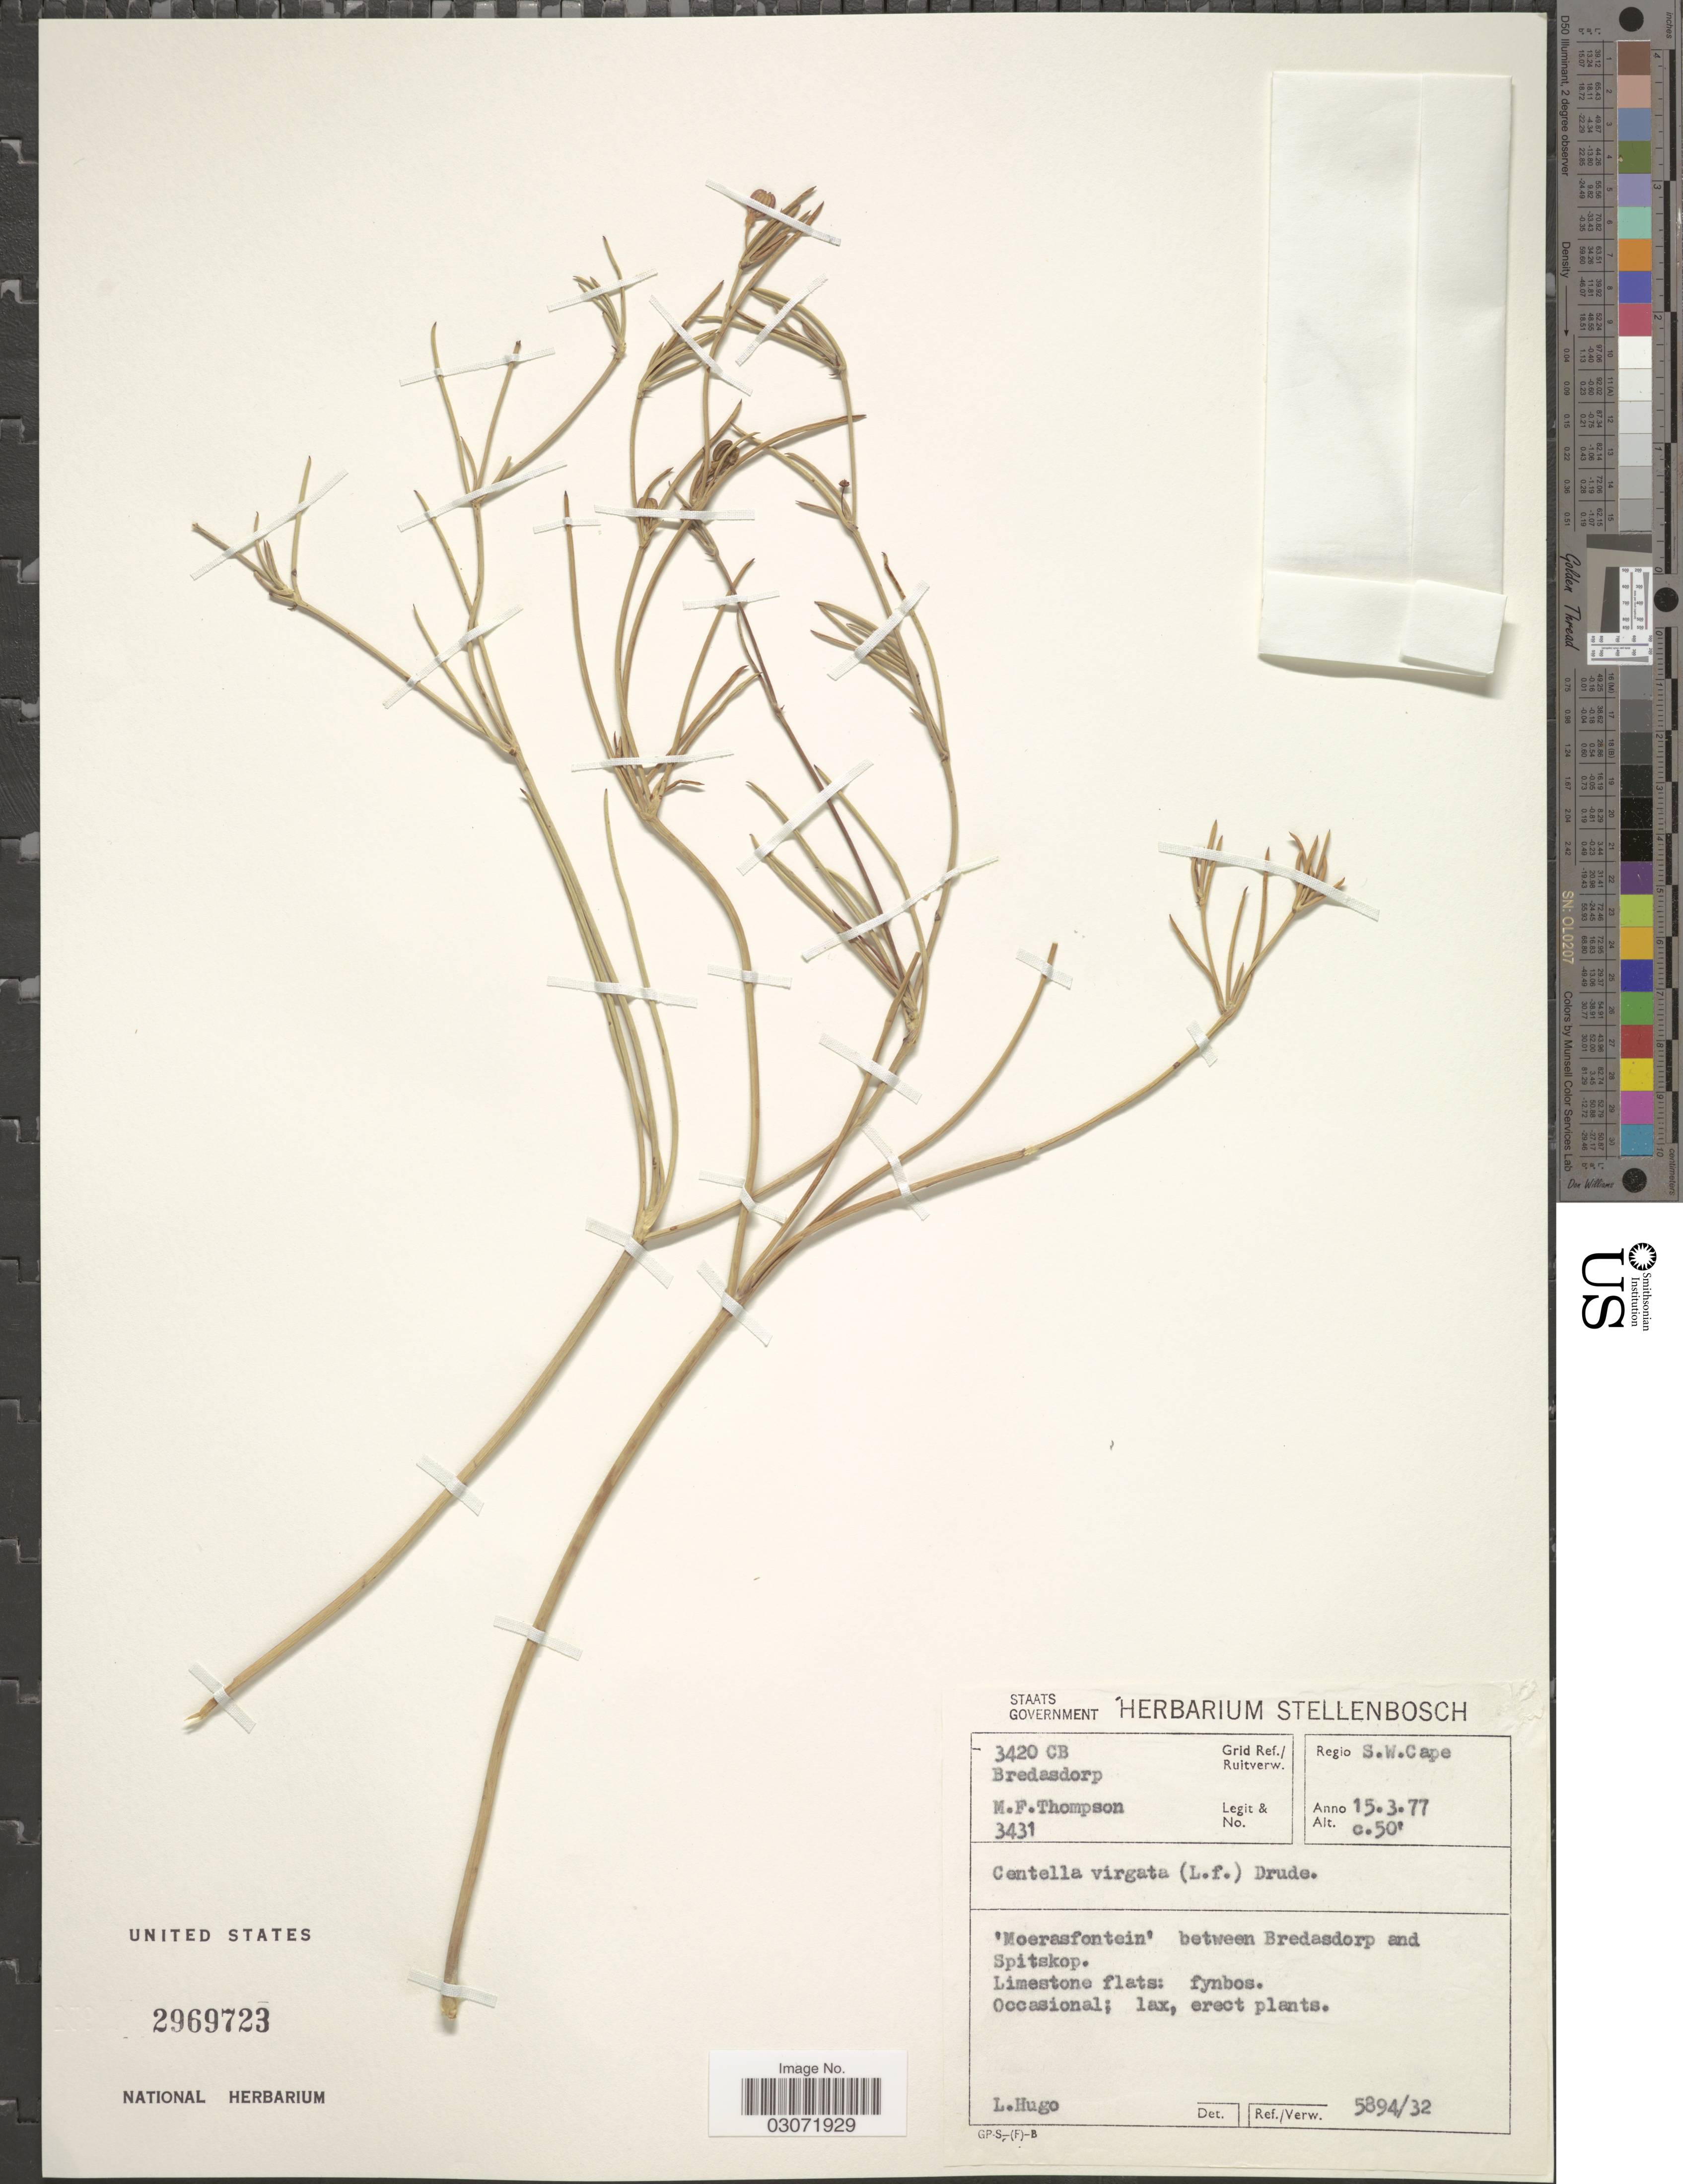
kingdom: Plantae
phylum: Tracheophyta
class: Magnoliopsida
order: Apiales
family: Apiaceae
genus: Centella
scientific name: Centella virgata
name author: (L. f.) Drude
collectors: M. F. Thompson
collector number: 3431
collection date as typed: Transcribed d/m/y: 15/3/77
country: South Africa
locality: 3420 CB Grid Ref. Bredasdorp. Regio S.W. Cape. 'Moerasfontein' between Bredasdorp and Spitskop.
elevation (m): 15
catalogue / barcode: US 2969723